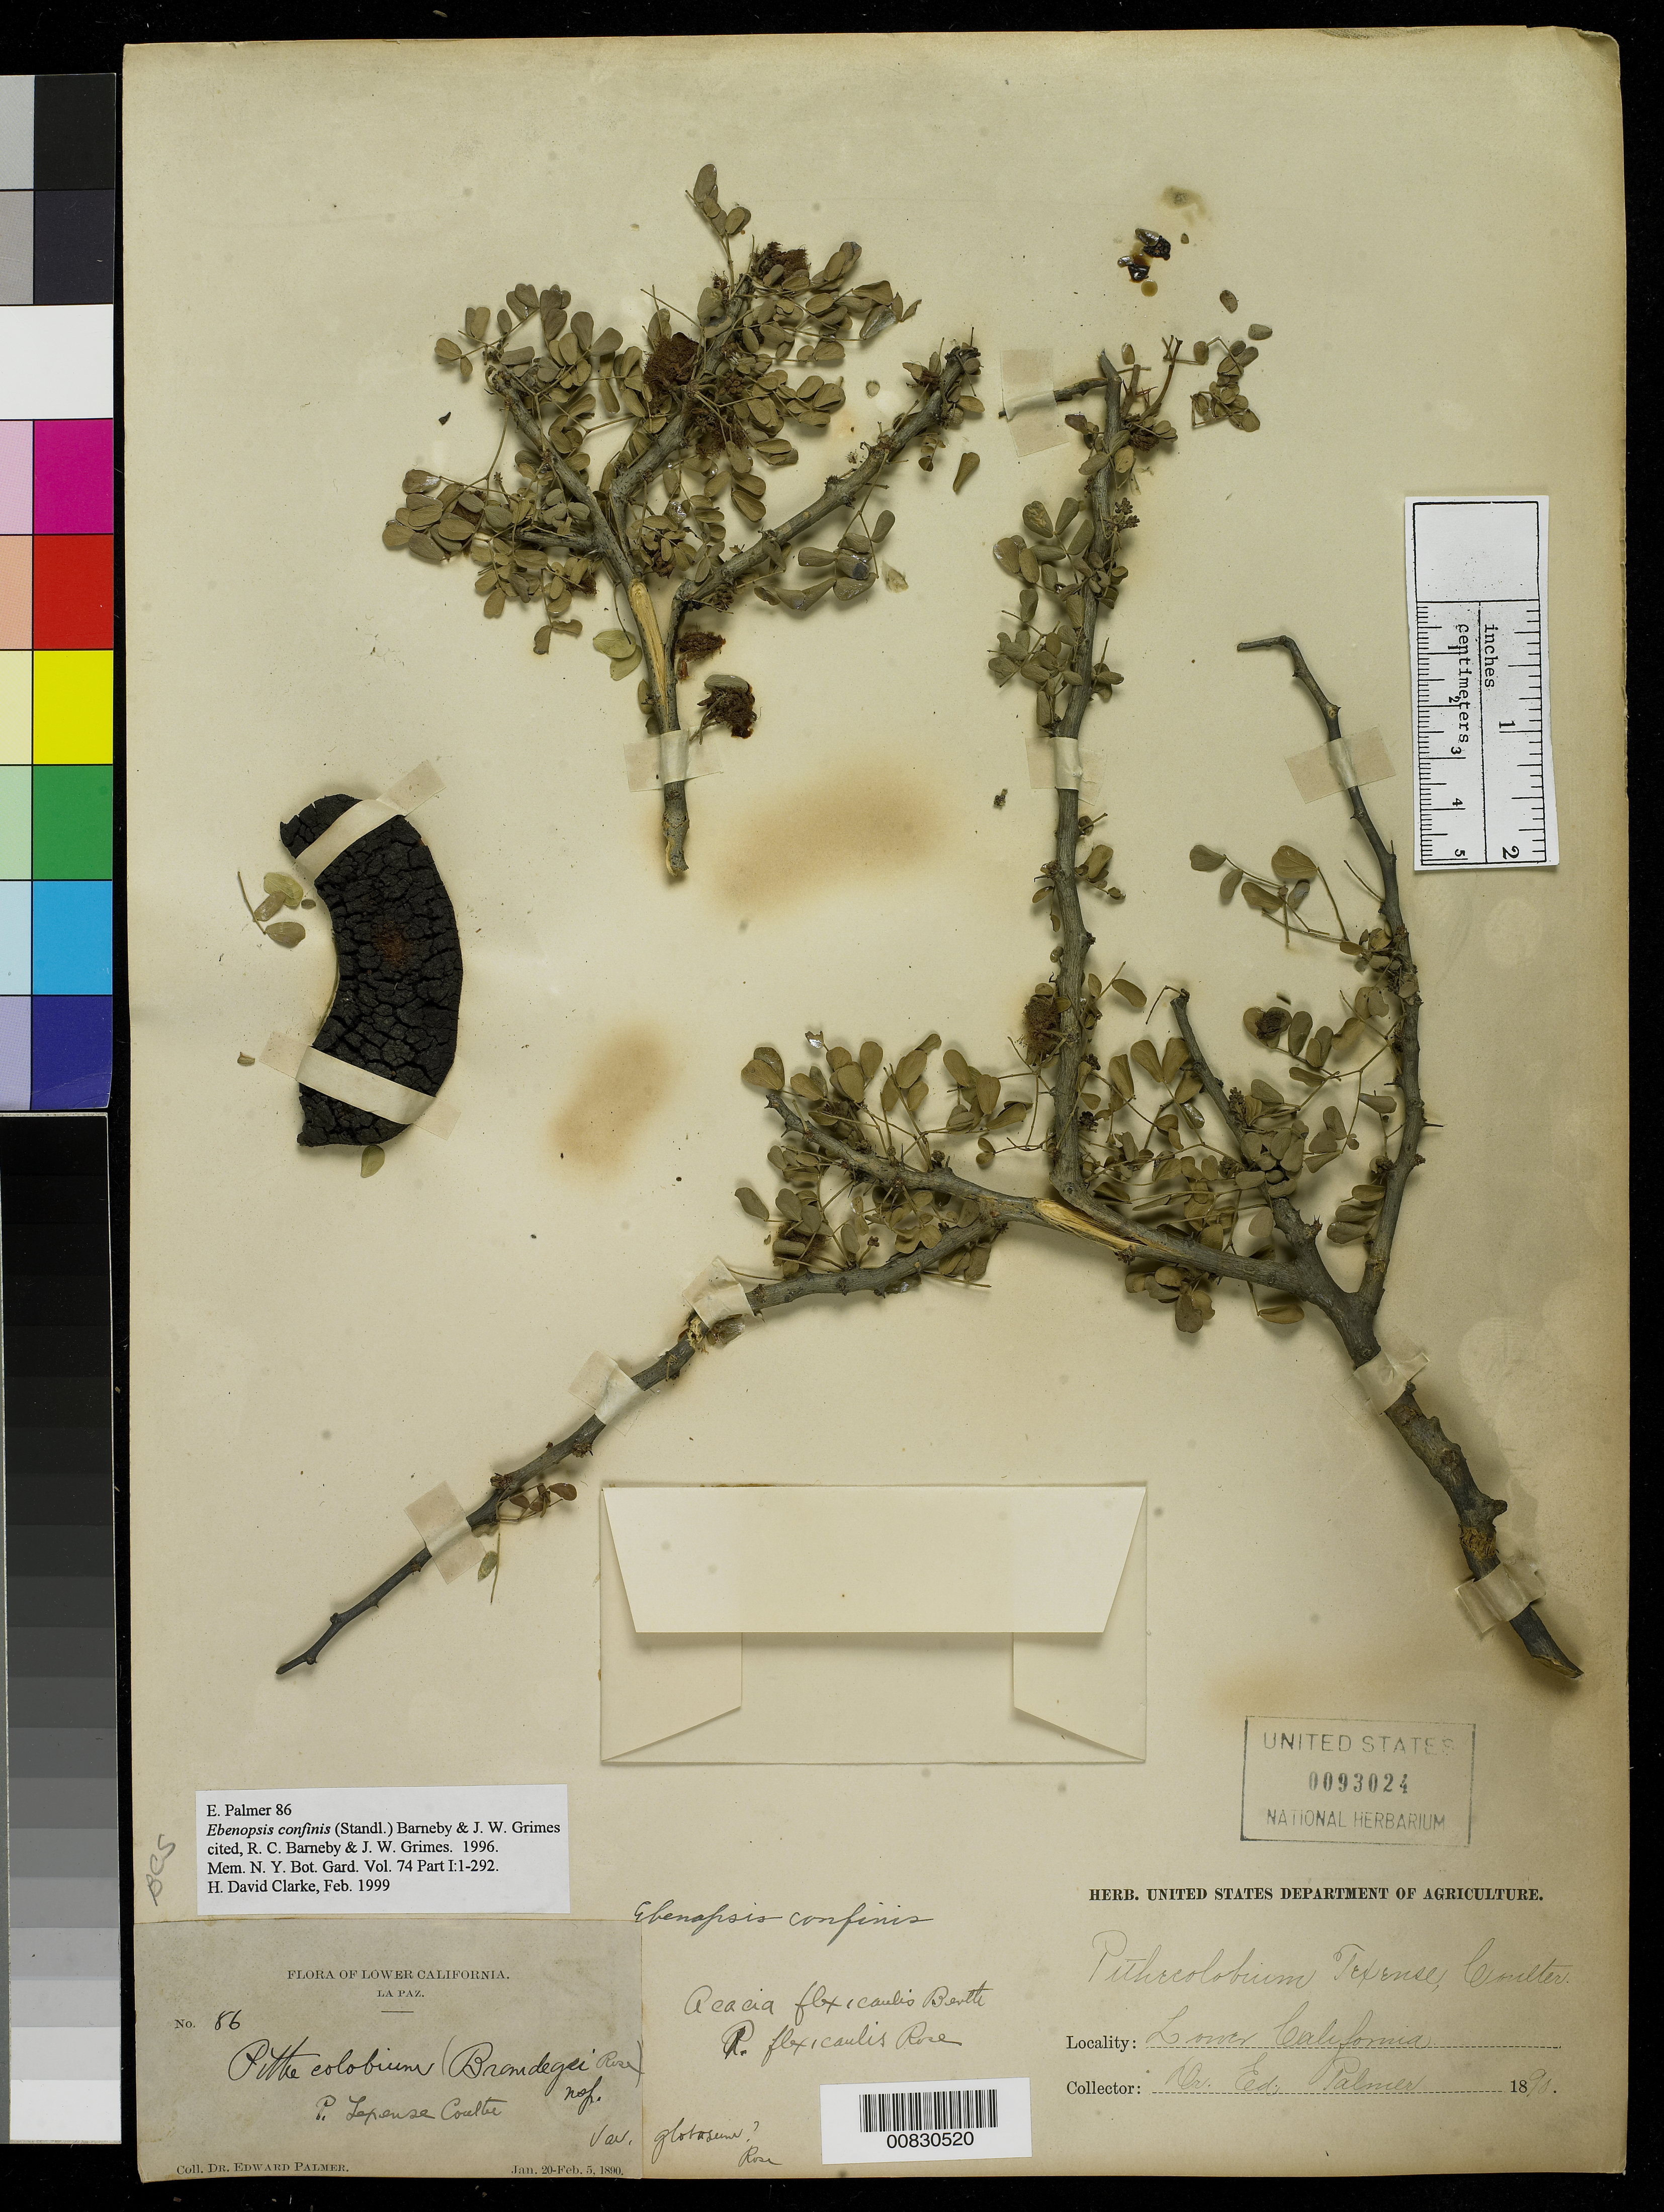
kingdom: Plantae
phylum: Tracheophyta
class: Magnoliopsida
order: Fabales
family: Fabaceae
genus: Ebenopsis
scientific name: Ebenopsis confinis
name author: (Standl.) Britton & Rose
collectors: E. Palmer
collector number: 86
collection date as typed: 20 Jan 1890 to 05 Feb 1890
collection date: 1890-01-20/1890-02-05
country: Mexico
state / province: Baja California Sur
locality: La Paz, Baja California Sur.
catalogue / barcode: US 93024